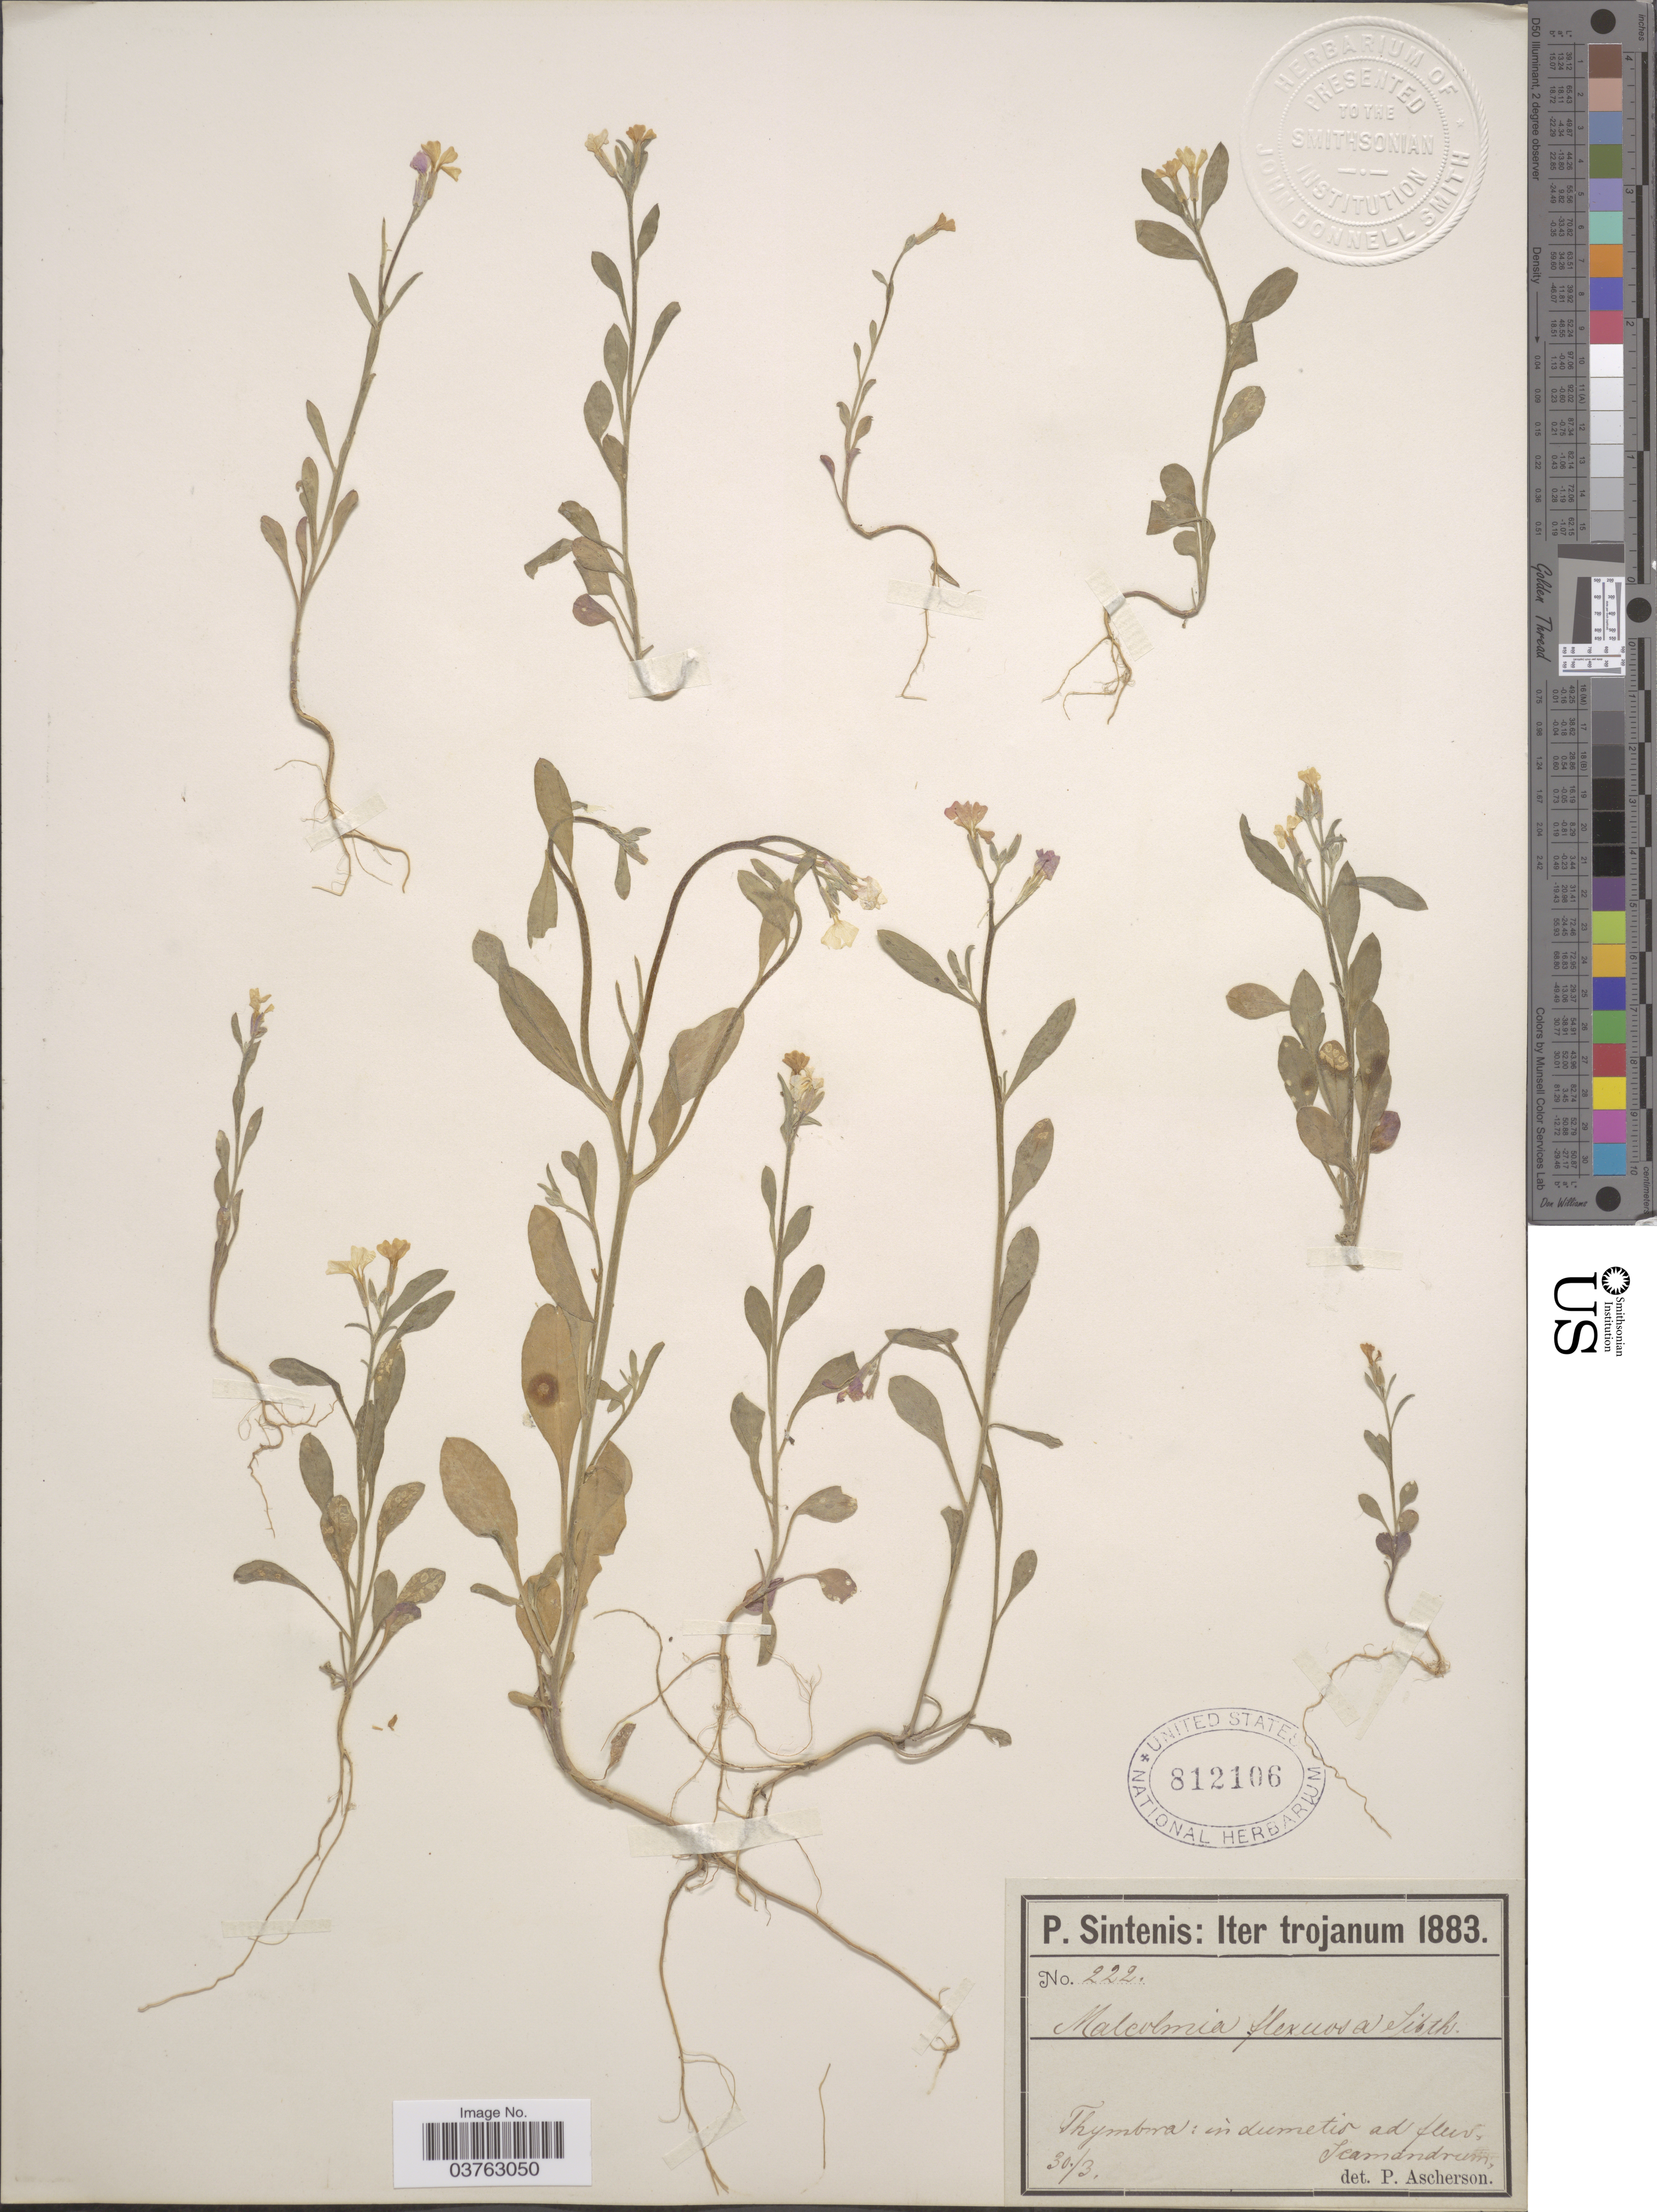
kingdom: Plantae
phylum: Tracheophyta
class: Magnoliopsida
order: Brassicales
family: Brassicaceae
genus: Malcolmia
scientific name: Malcolmia flexuosa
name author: Sibth. & Sm.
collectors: P. Sintenis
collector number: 222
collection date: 1883-03-30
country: Turkey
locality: Trojanum. Thymbra: in dumetis ad fluv. Scamandrum [interpreted].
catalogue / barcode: US 812106